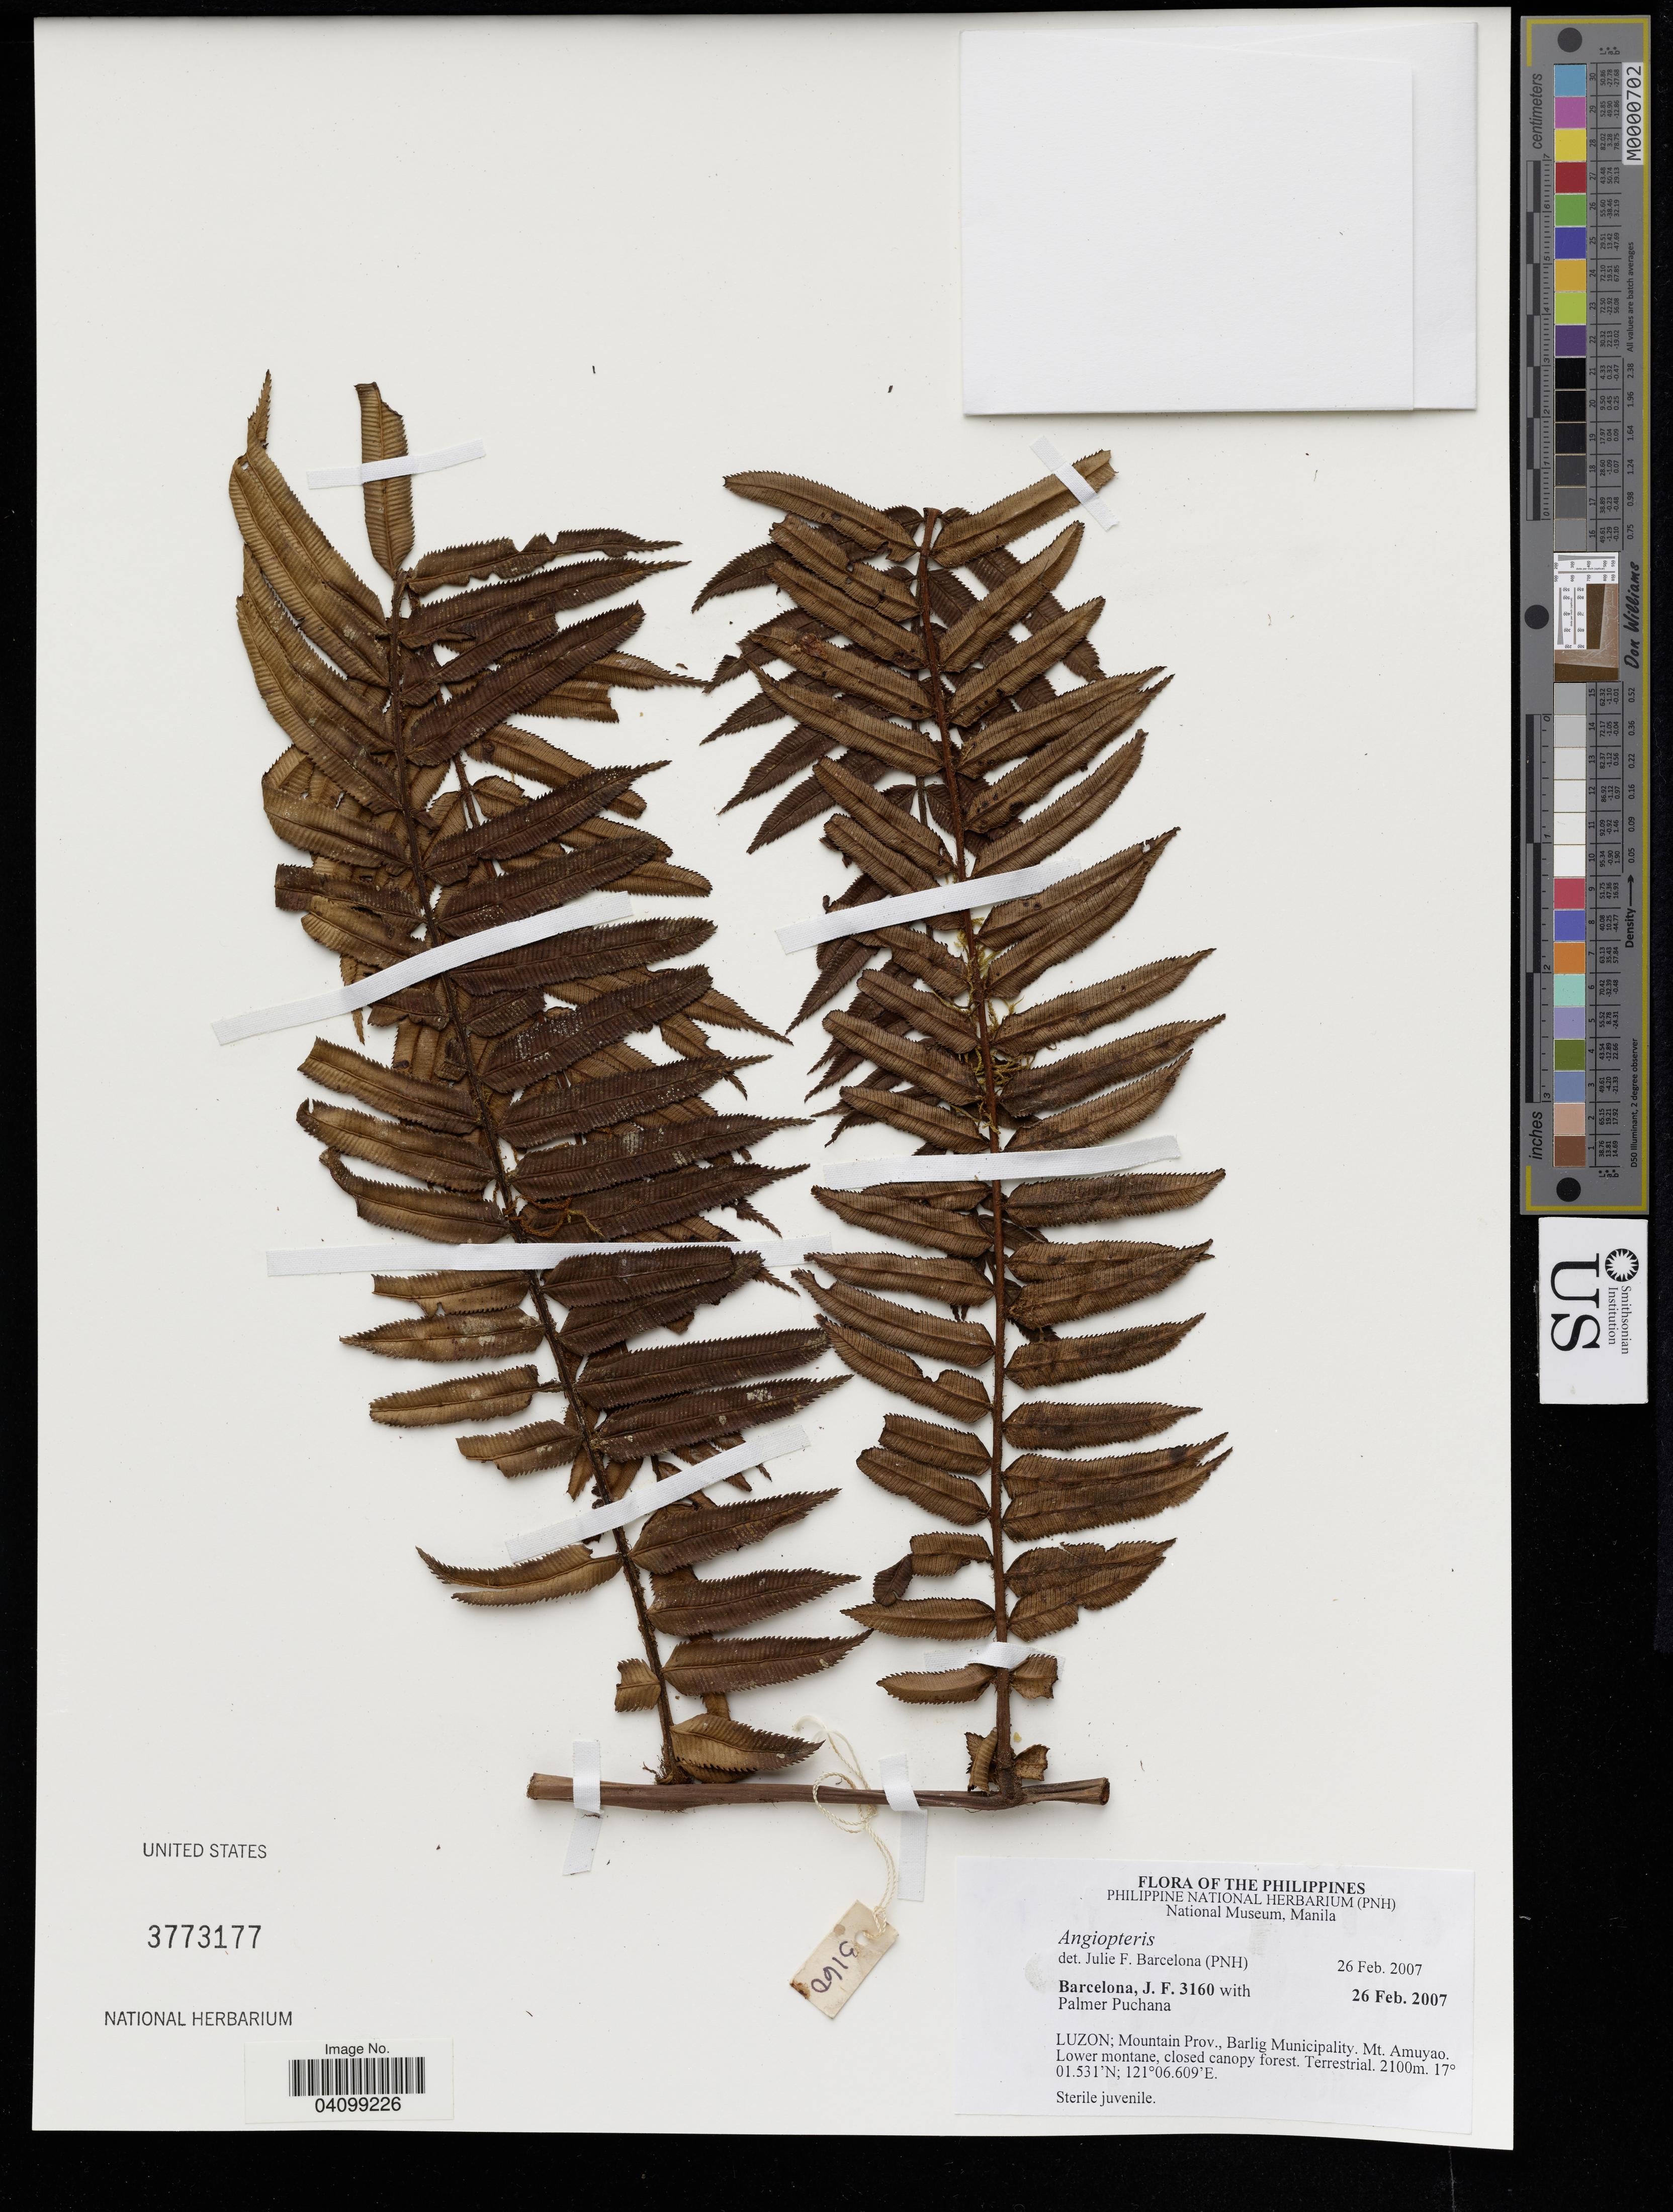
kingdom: Plantae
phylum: Tracheophyta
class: Polypodiopsida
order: Marattiales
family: Marattiaceae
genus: Angiopteris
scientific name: Angiopteris sp.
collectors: J. F. Barcelona & P. Puchana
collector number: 3160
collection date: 2007-02-26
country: Philippines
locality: Luzon; Mountain Prov., Barlig Municipality. Mt. Amuyao.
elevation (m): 2100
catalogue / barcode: US 3773177